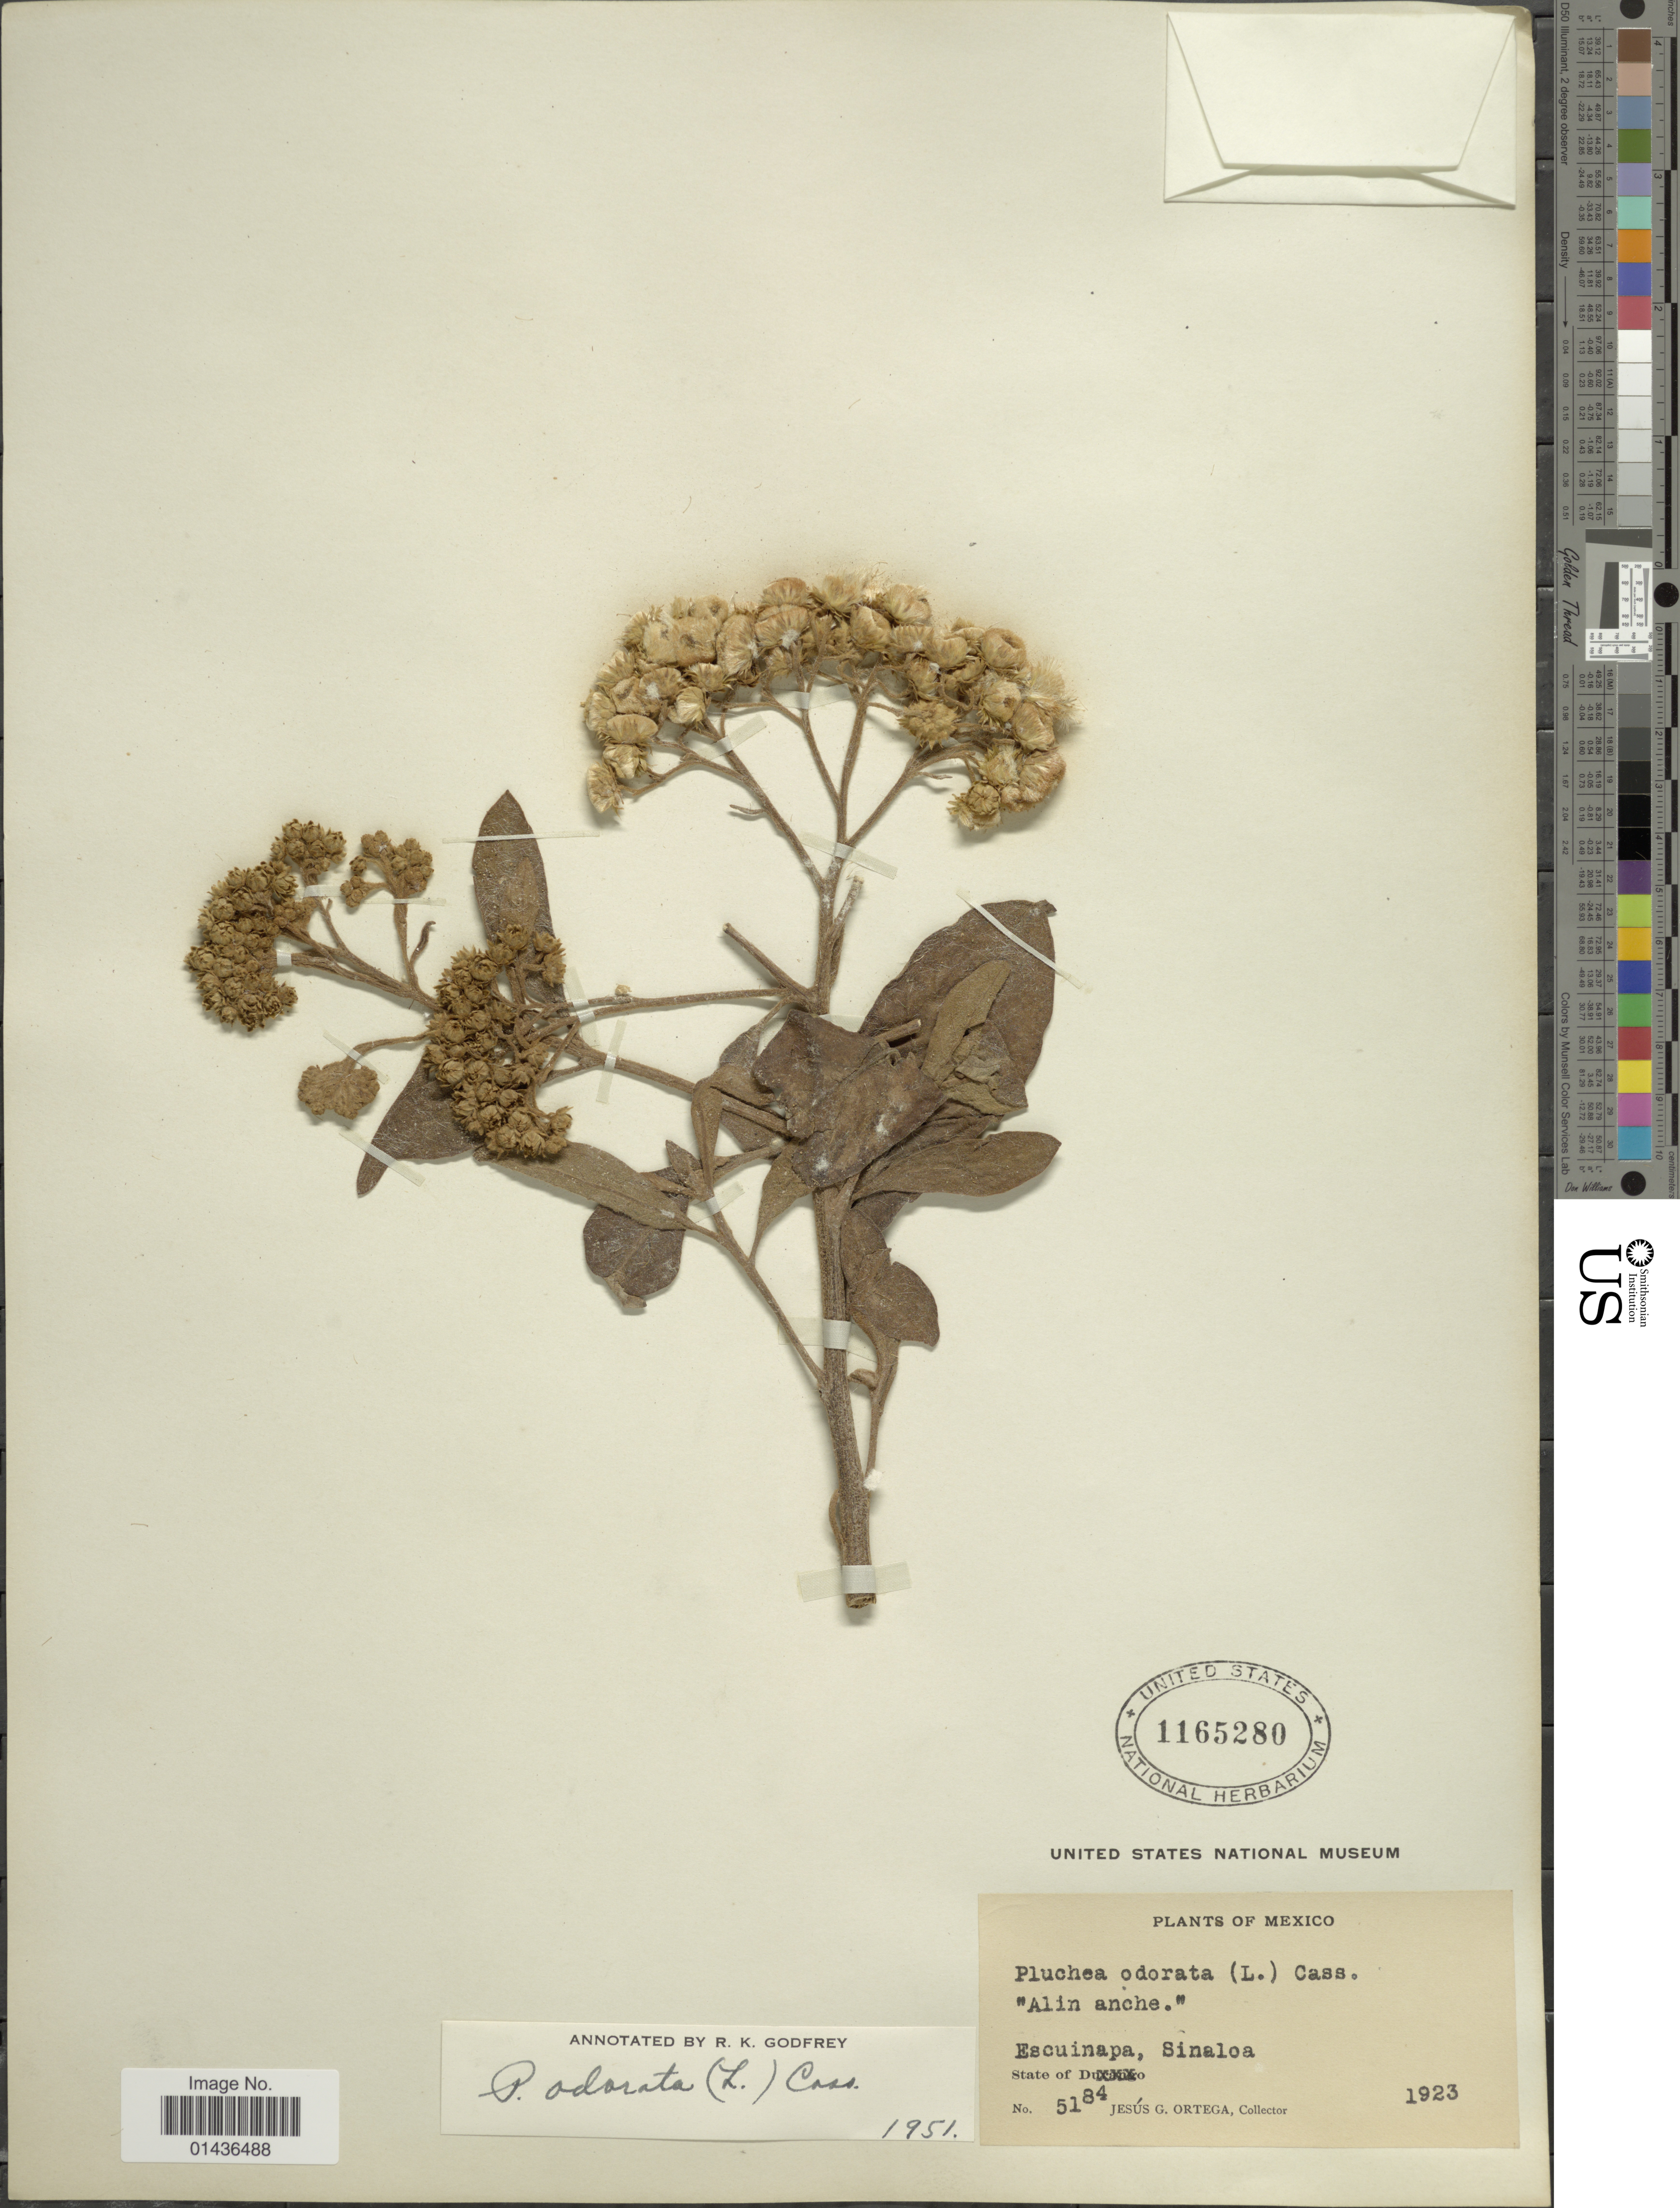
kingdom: Plantae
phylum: Tracheophyta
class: Magnoliopsida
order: Asterales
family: Asteraceae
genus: Pluchea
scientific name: Pluchea carolinensis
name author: (Jacq.) D. Don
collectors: J. Ortega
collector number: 5184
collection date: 1923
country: Mexico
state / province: Sinaloa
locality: Escuinapa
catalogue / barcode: US 1165280